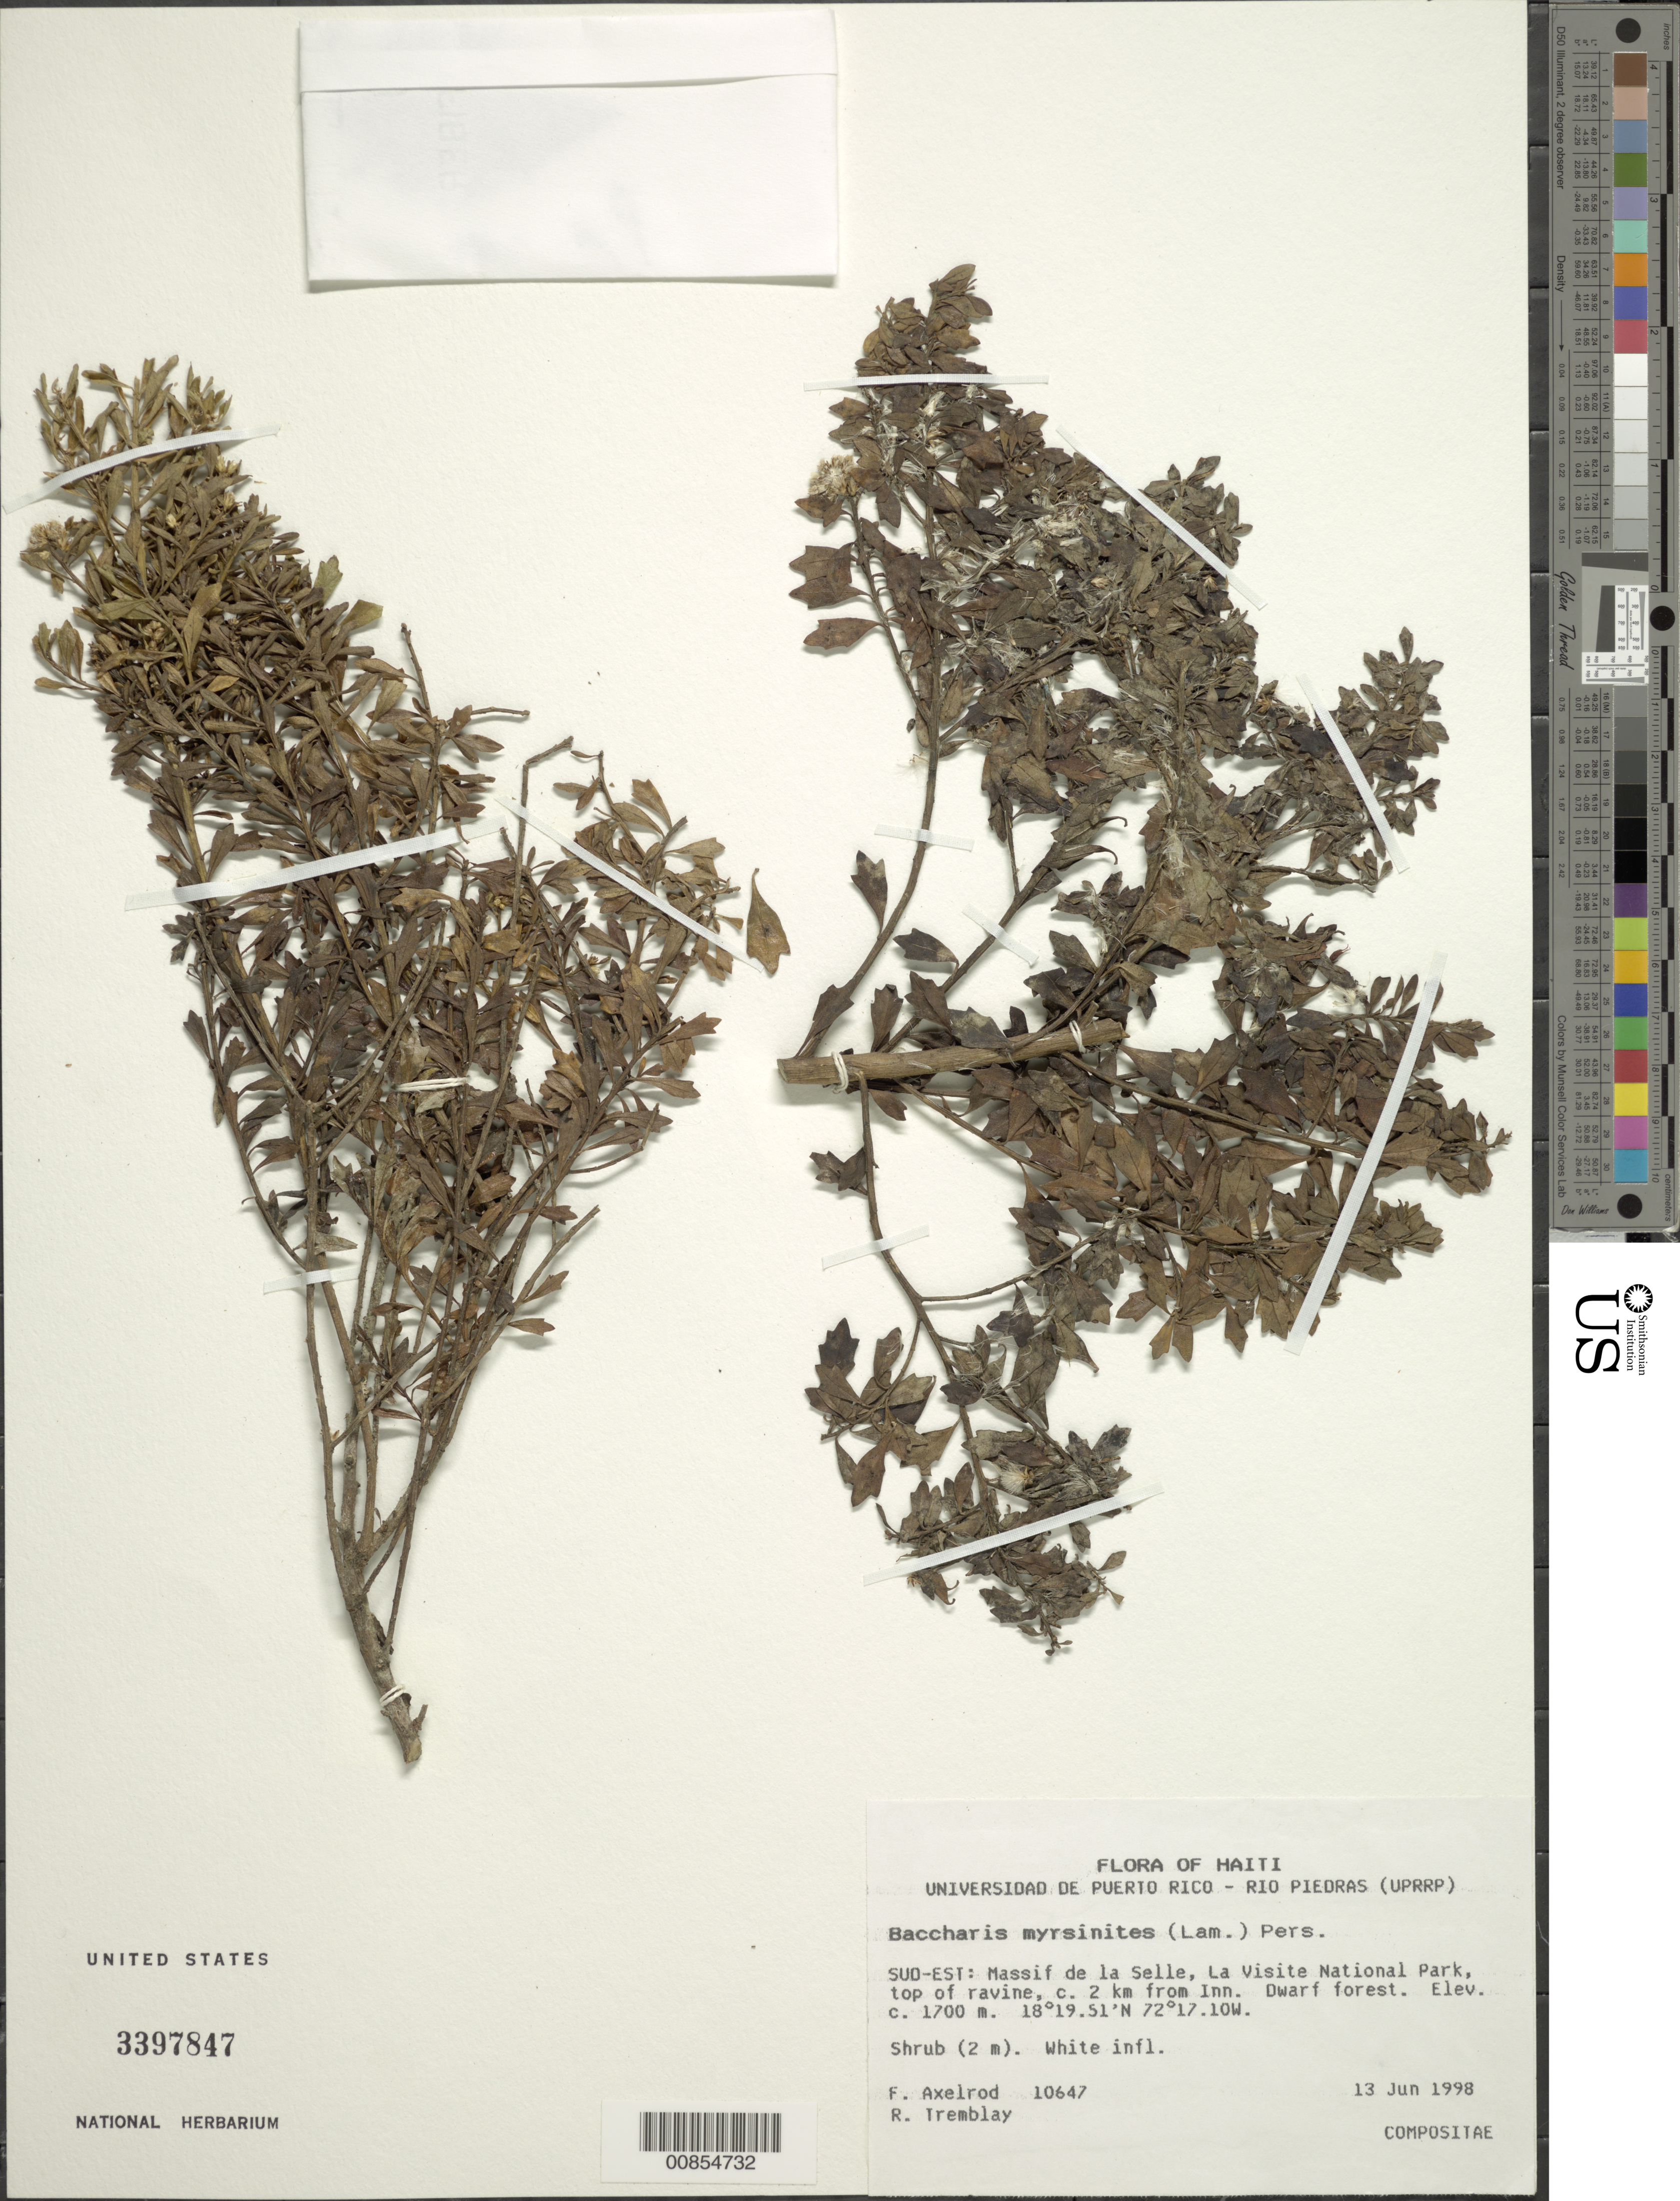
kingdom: Plantae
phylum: Tracheophyta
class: Magnoliopsida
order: Asterales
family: Asteraceae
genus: Baccharis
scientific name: Baccharis myrsinites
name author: Pers.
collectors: F. S. Axelrod & R. L. Tremblay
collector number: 10647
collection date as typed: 13 Jun 1998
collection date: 1998-06-13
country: Haiti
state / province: Sud-Est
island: Hispaniola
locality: Massif de la Selle, La Visite National Park, top of ravine, c. 2 km from Inn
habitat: Top of ravine in dwarf forest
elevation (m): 1700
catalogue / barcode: US 3397847